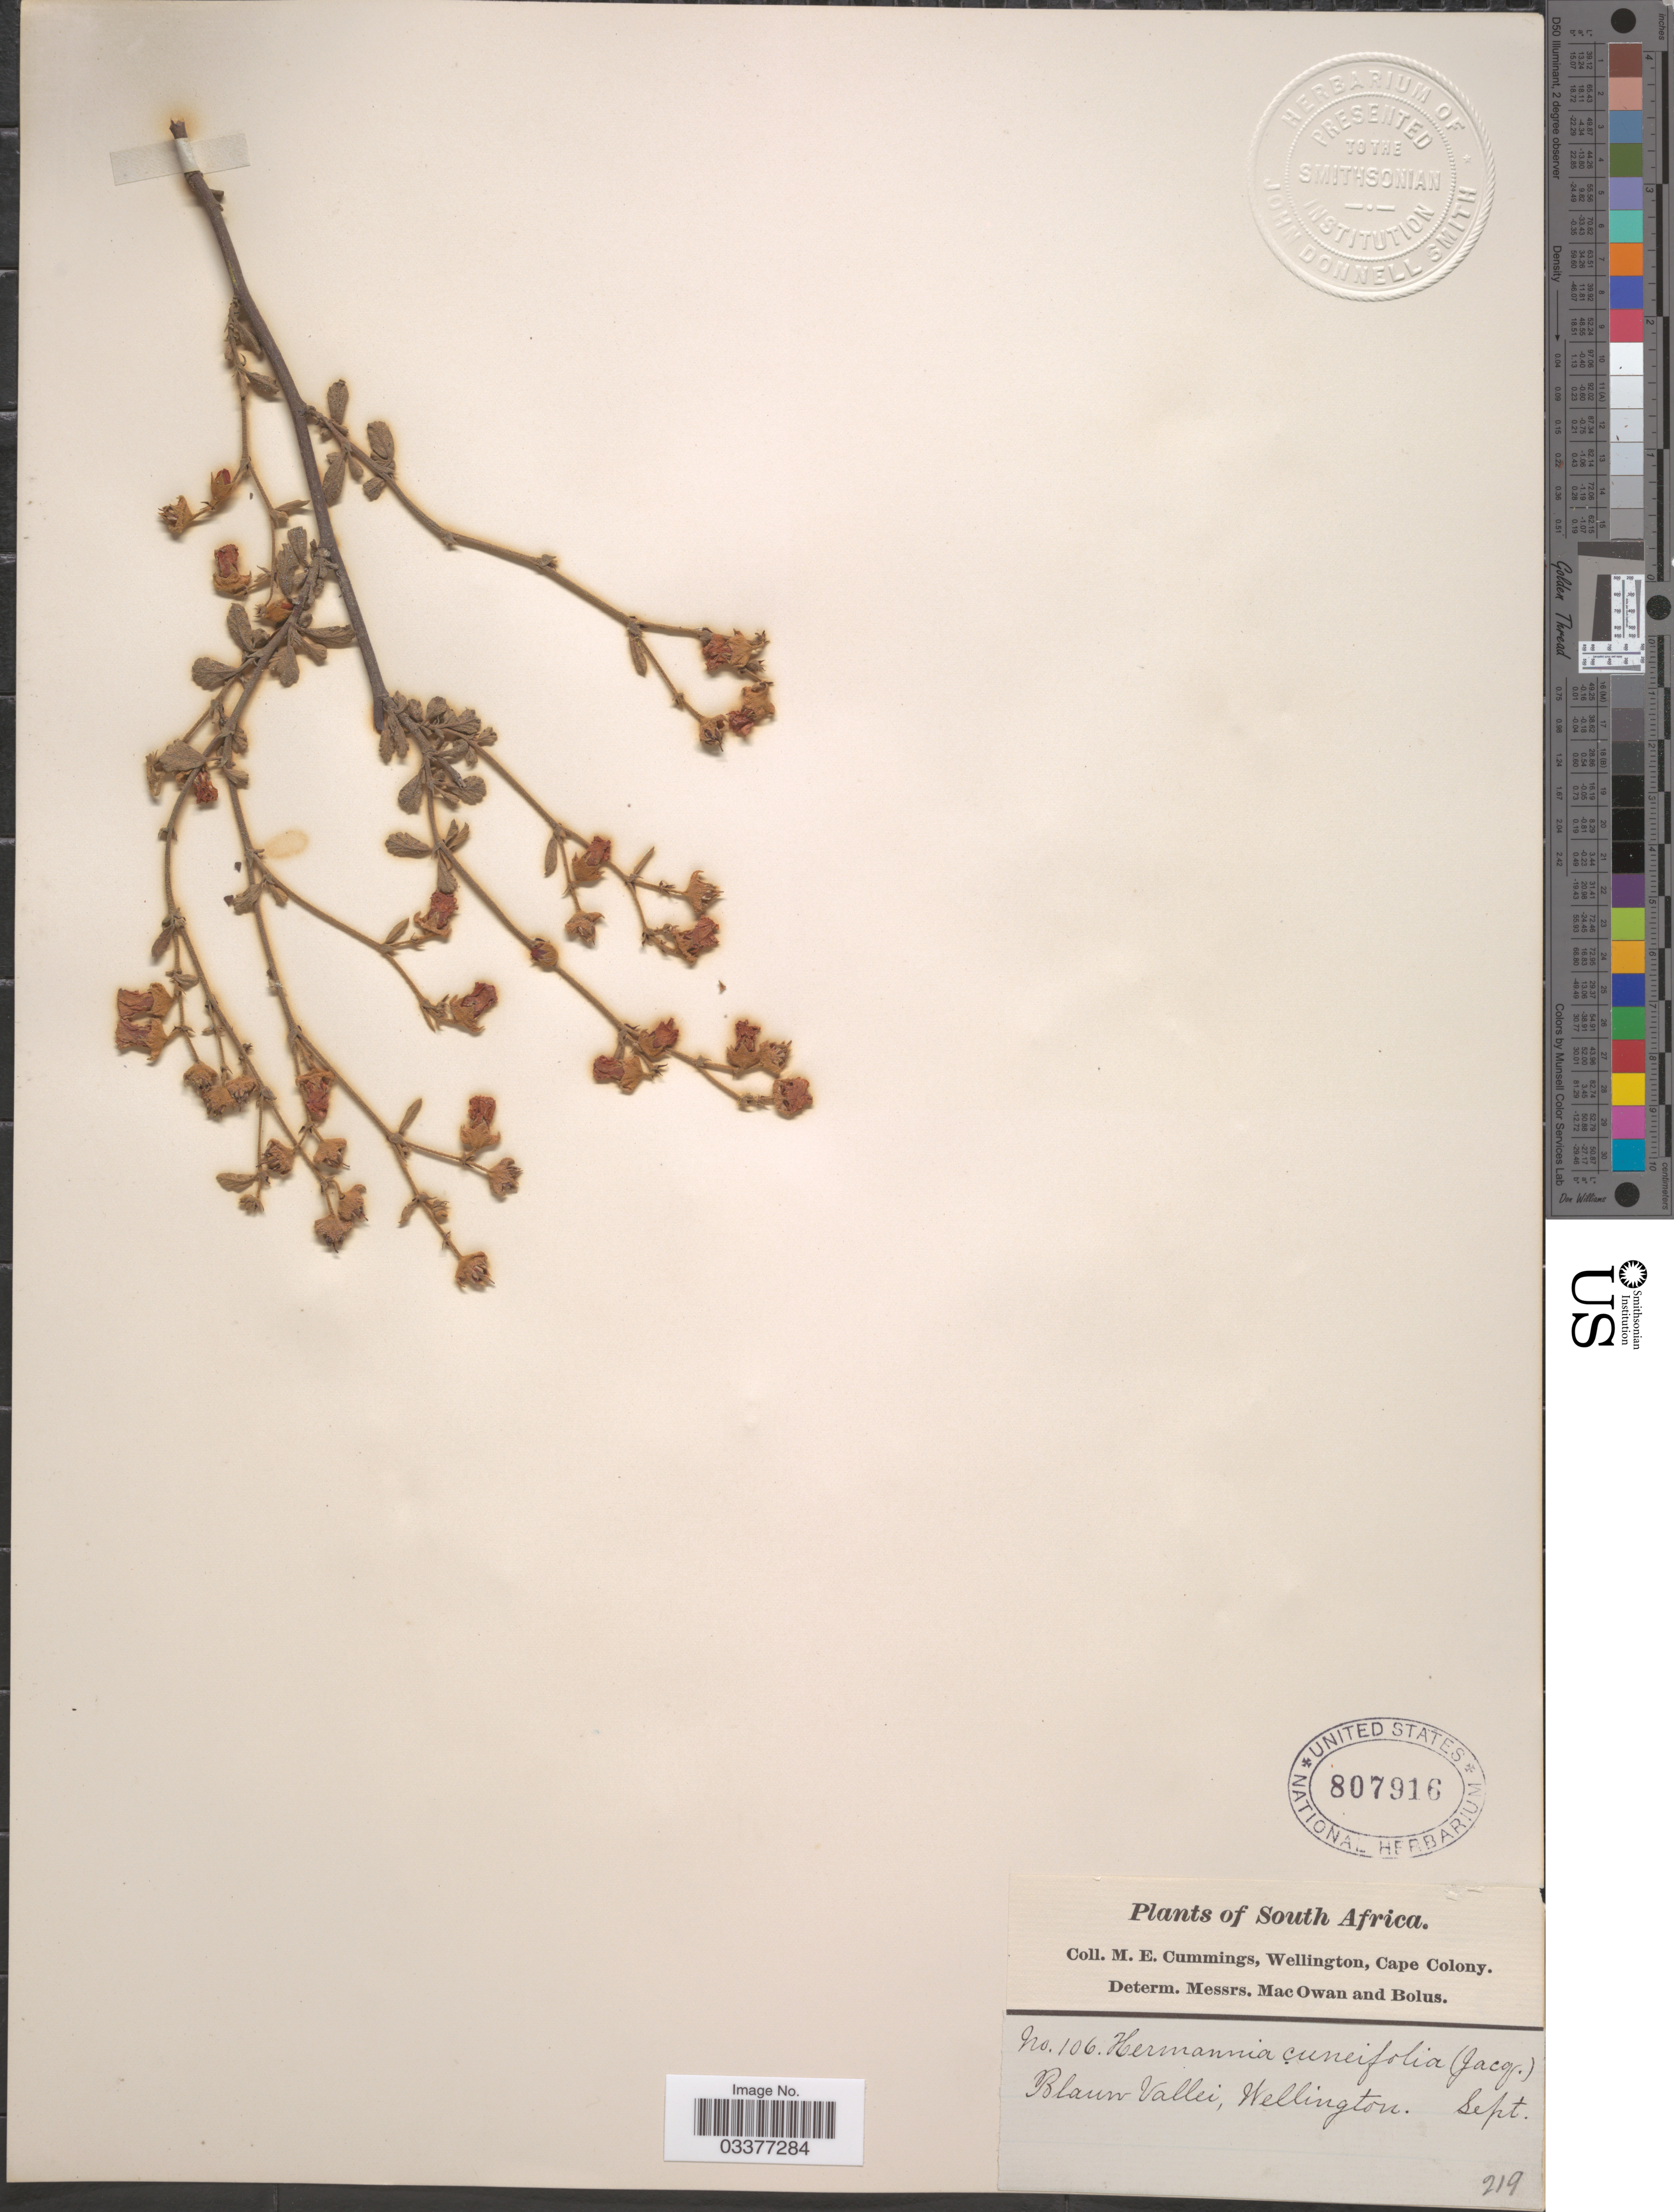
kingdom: Plantae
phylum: Tracheophyta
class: Magnoliopsida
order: Malvales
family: Malvaceae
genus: Hermannia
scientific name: Hermannia cuneifolia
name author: Jacq.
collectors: M. E. Cummings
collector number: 106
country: South Africa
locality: Blauw Vallei, Wellington.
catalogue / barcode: US 807916